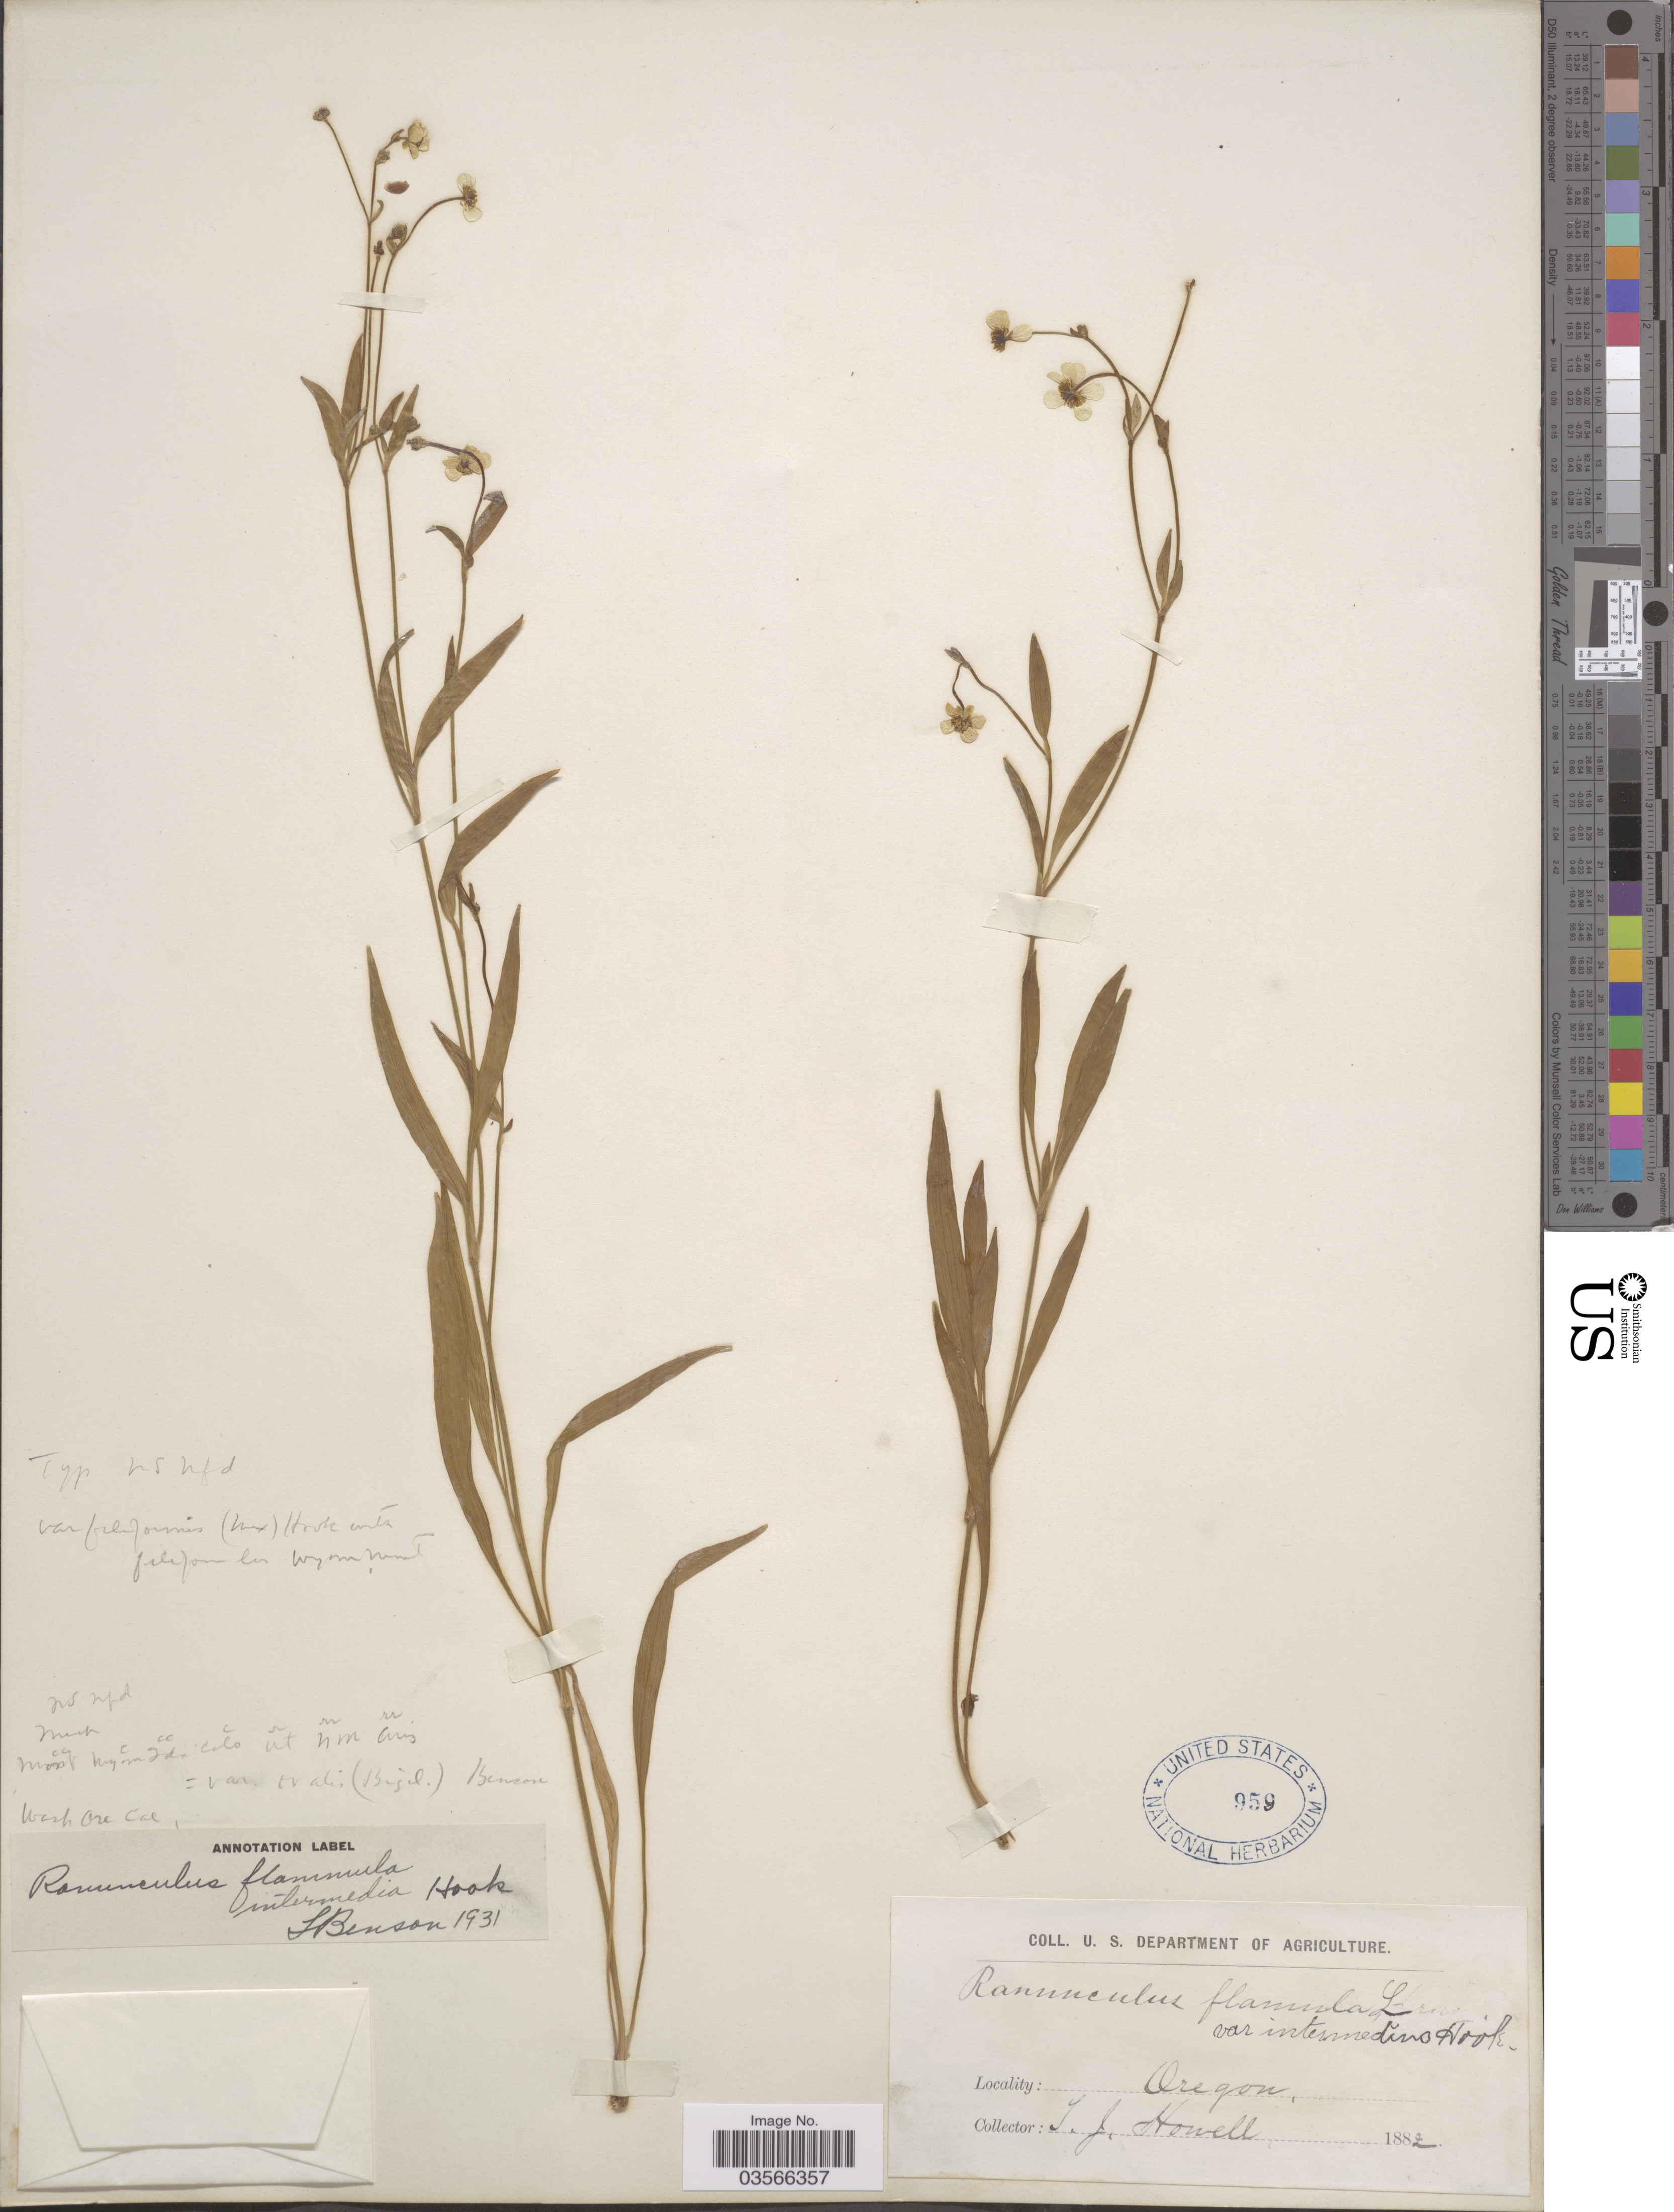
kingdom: Plantae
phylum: Tracheophyta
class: Magnoliopsida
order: Ranunculales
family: Ranunculaceae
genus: Ranunculus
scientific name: Ranunculus flammula var. intermedius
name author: Hook.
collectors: T. J. Howell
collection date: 1882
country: United States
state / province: Oregon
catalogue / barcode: US 959